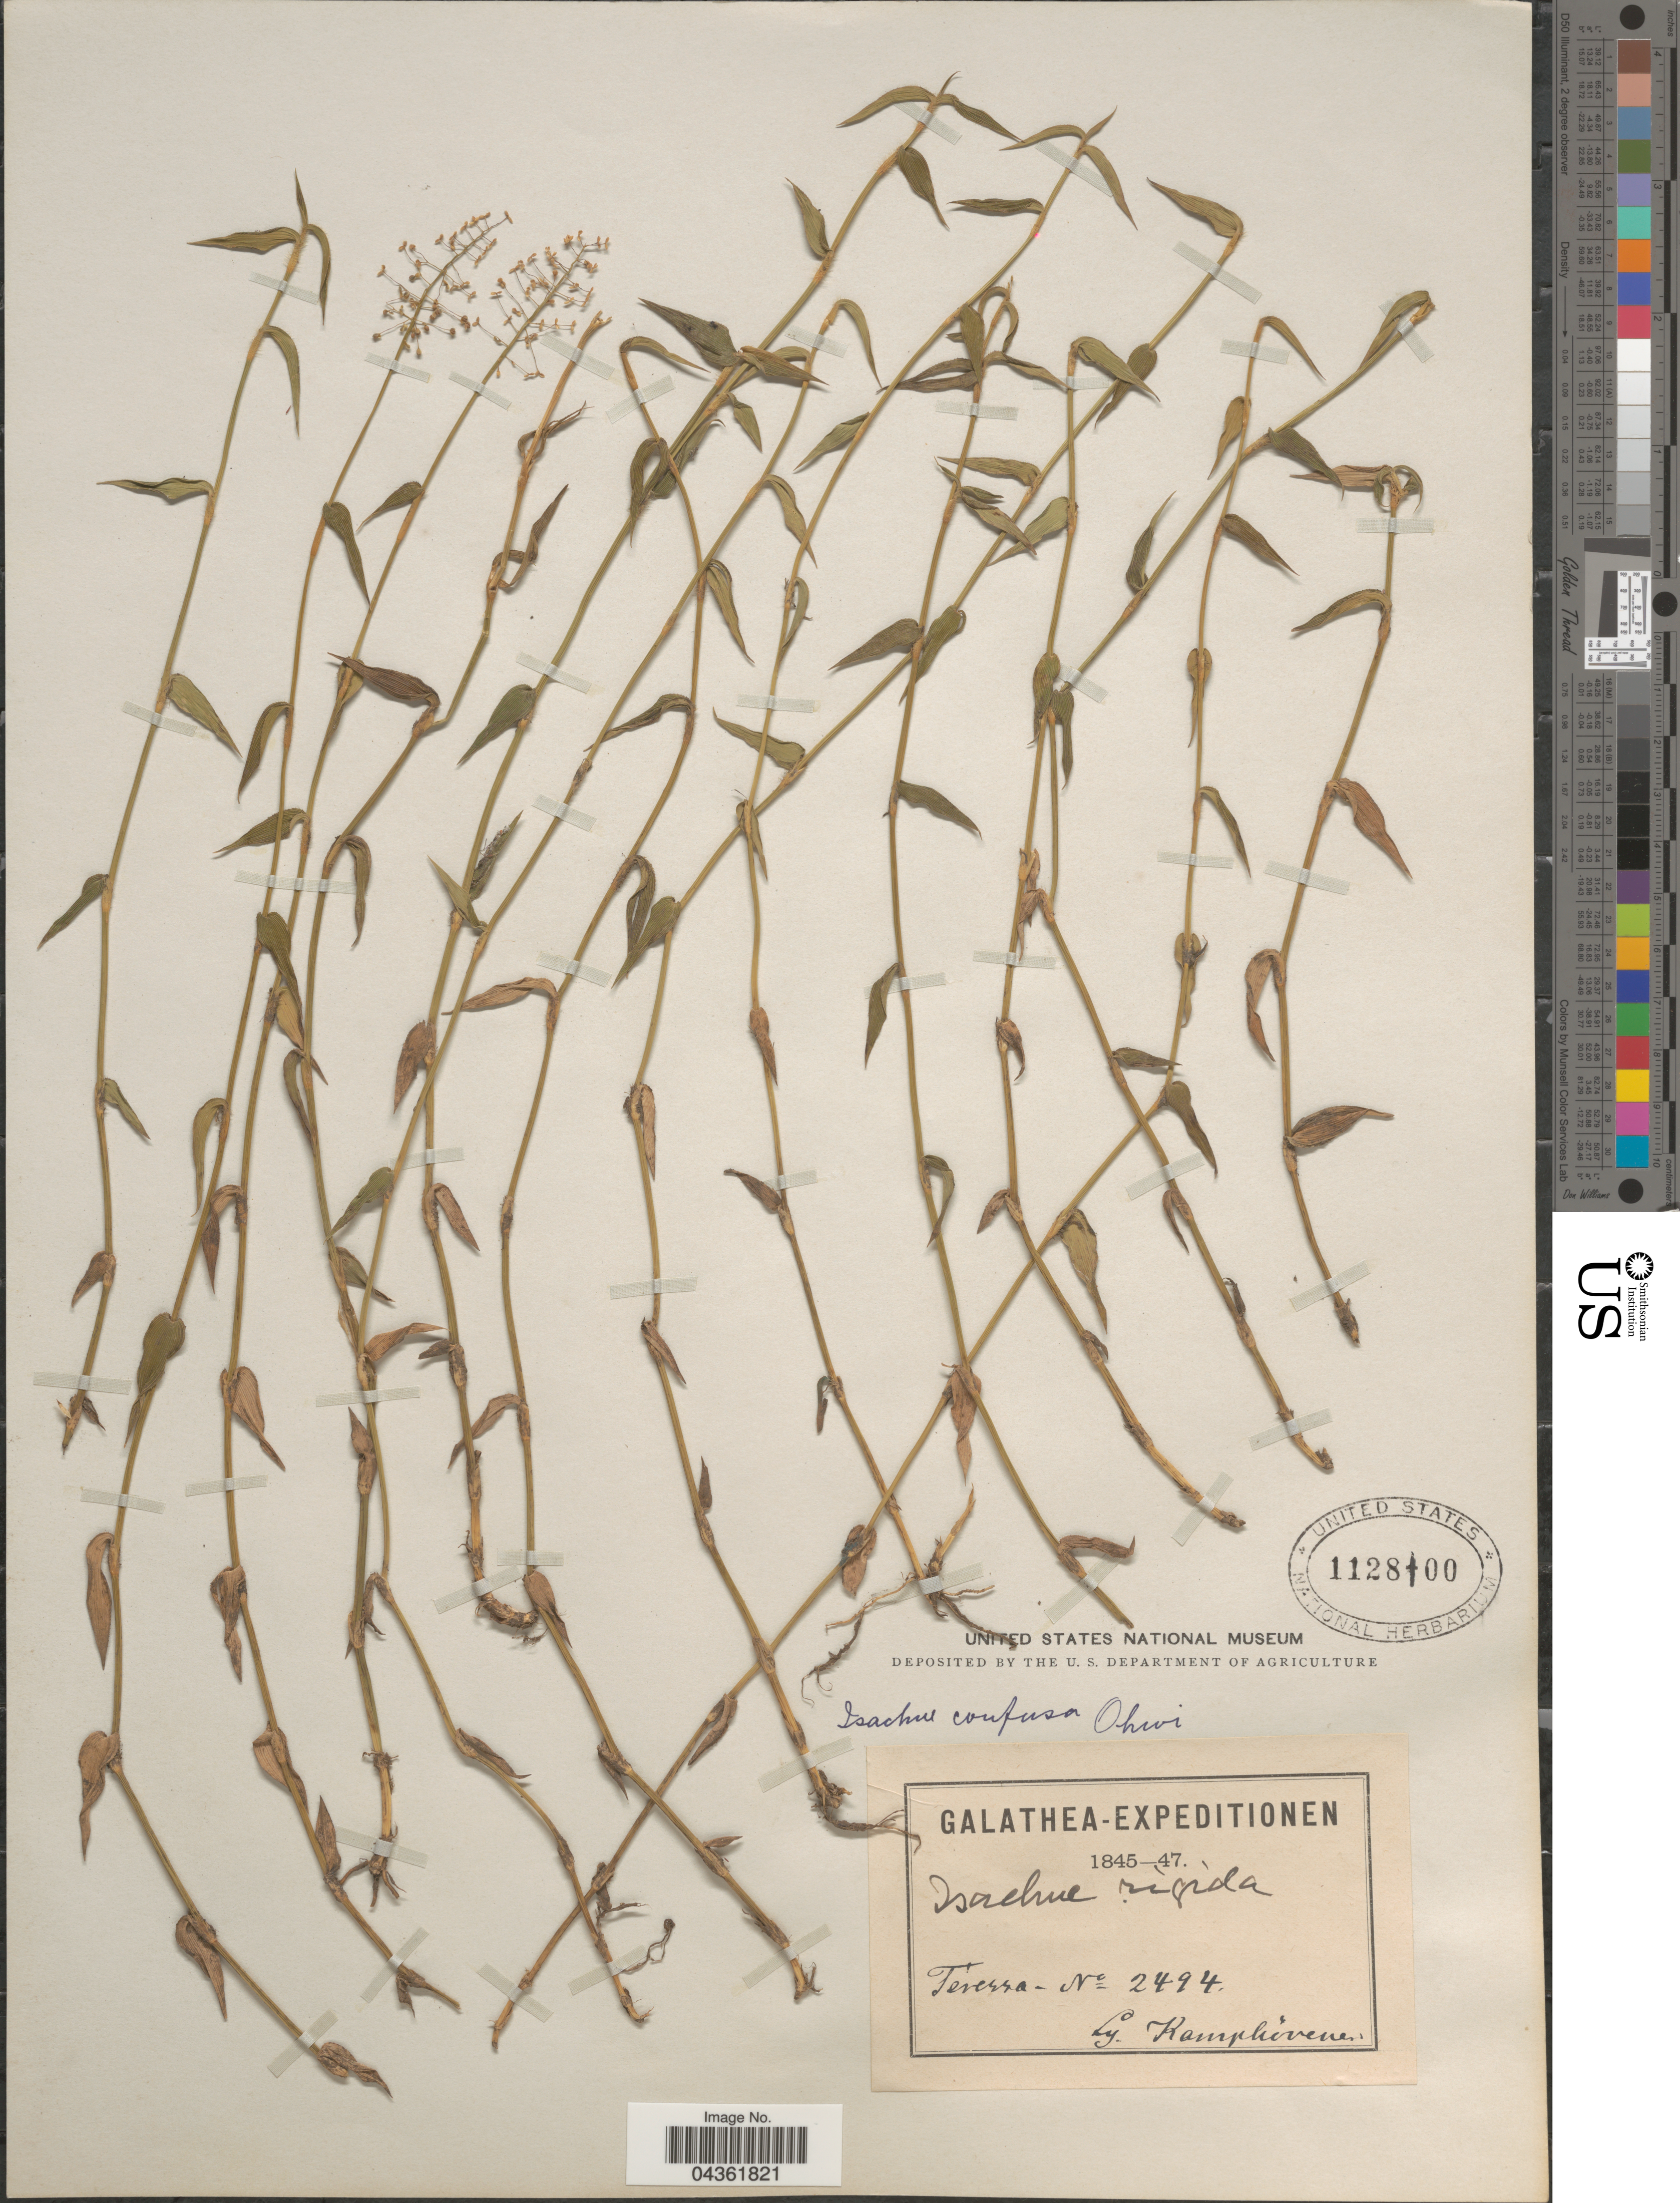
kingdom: Plantae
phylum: Tracheophyta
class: Liliopsida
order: Poales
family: Poaceae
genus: Isachne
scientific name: Isachne confusa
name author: Ohwi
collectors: B. Kamphövener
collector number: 2494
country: India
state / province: Andaman and Nicobar Islands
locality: Galathea-Expeditionen 1845-47. Teressa.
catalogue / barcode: US 1128100